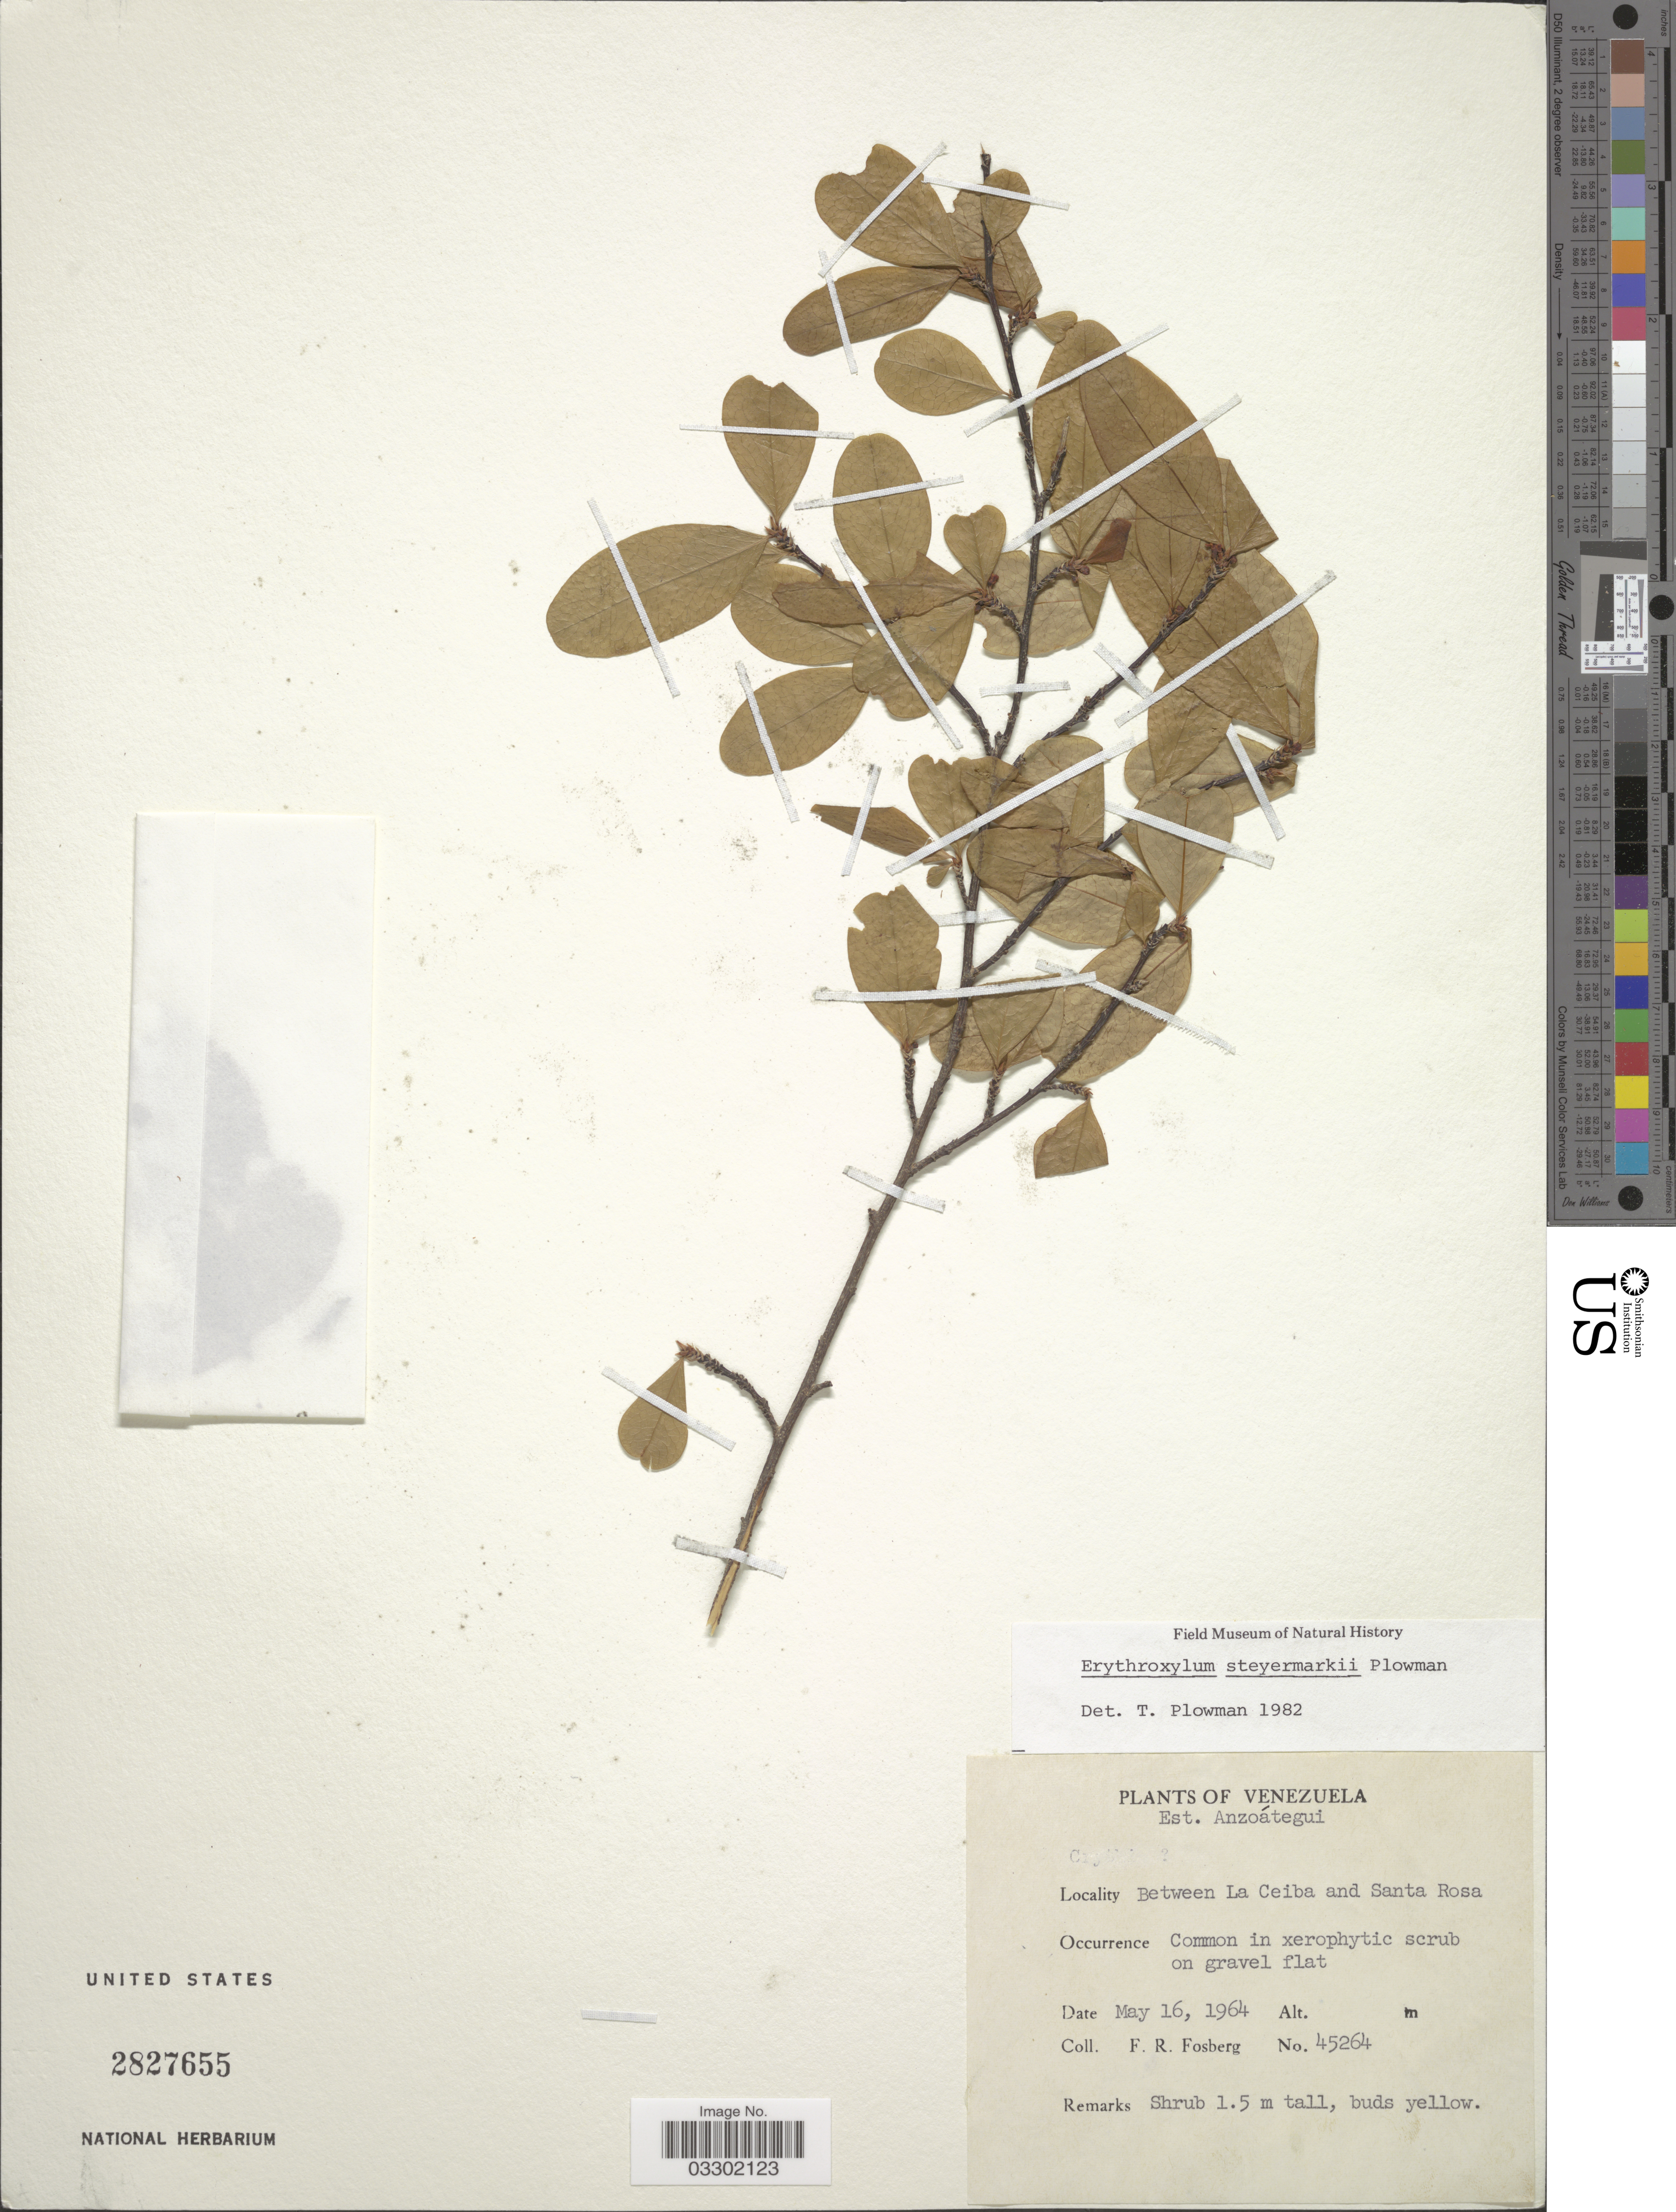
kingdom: Plantae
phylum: Tracheophyta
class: Magnoliopsida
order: Malpighiales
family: Erythroxylaceae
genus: Erythroxylum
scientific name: Erythroxylum steyermarkii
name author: Plowman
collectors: F. R. Fosberg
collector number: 45264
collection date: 1964-05-16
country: Venezuela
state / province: Anzoategui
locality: Between La Ceiba and Santa Rosa.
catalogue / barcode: US 2827655